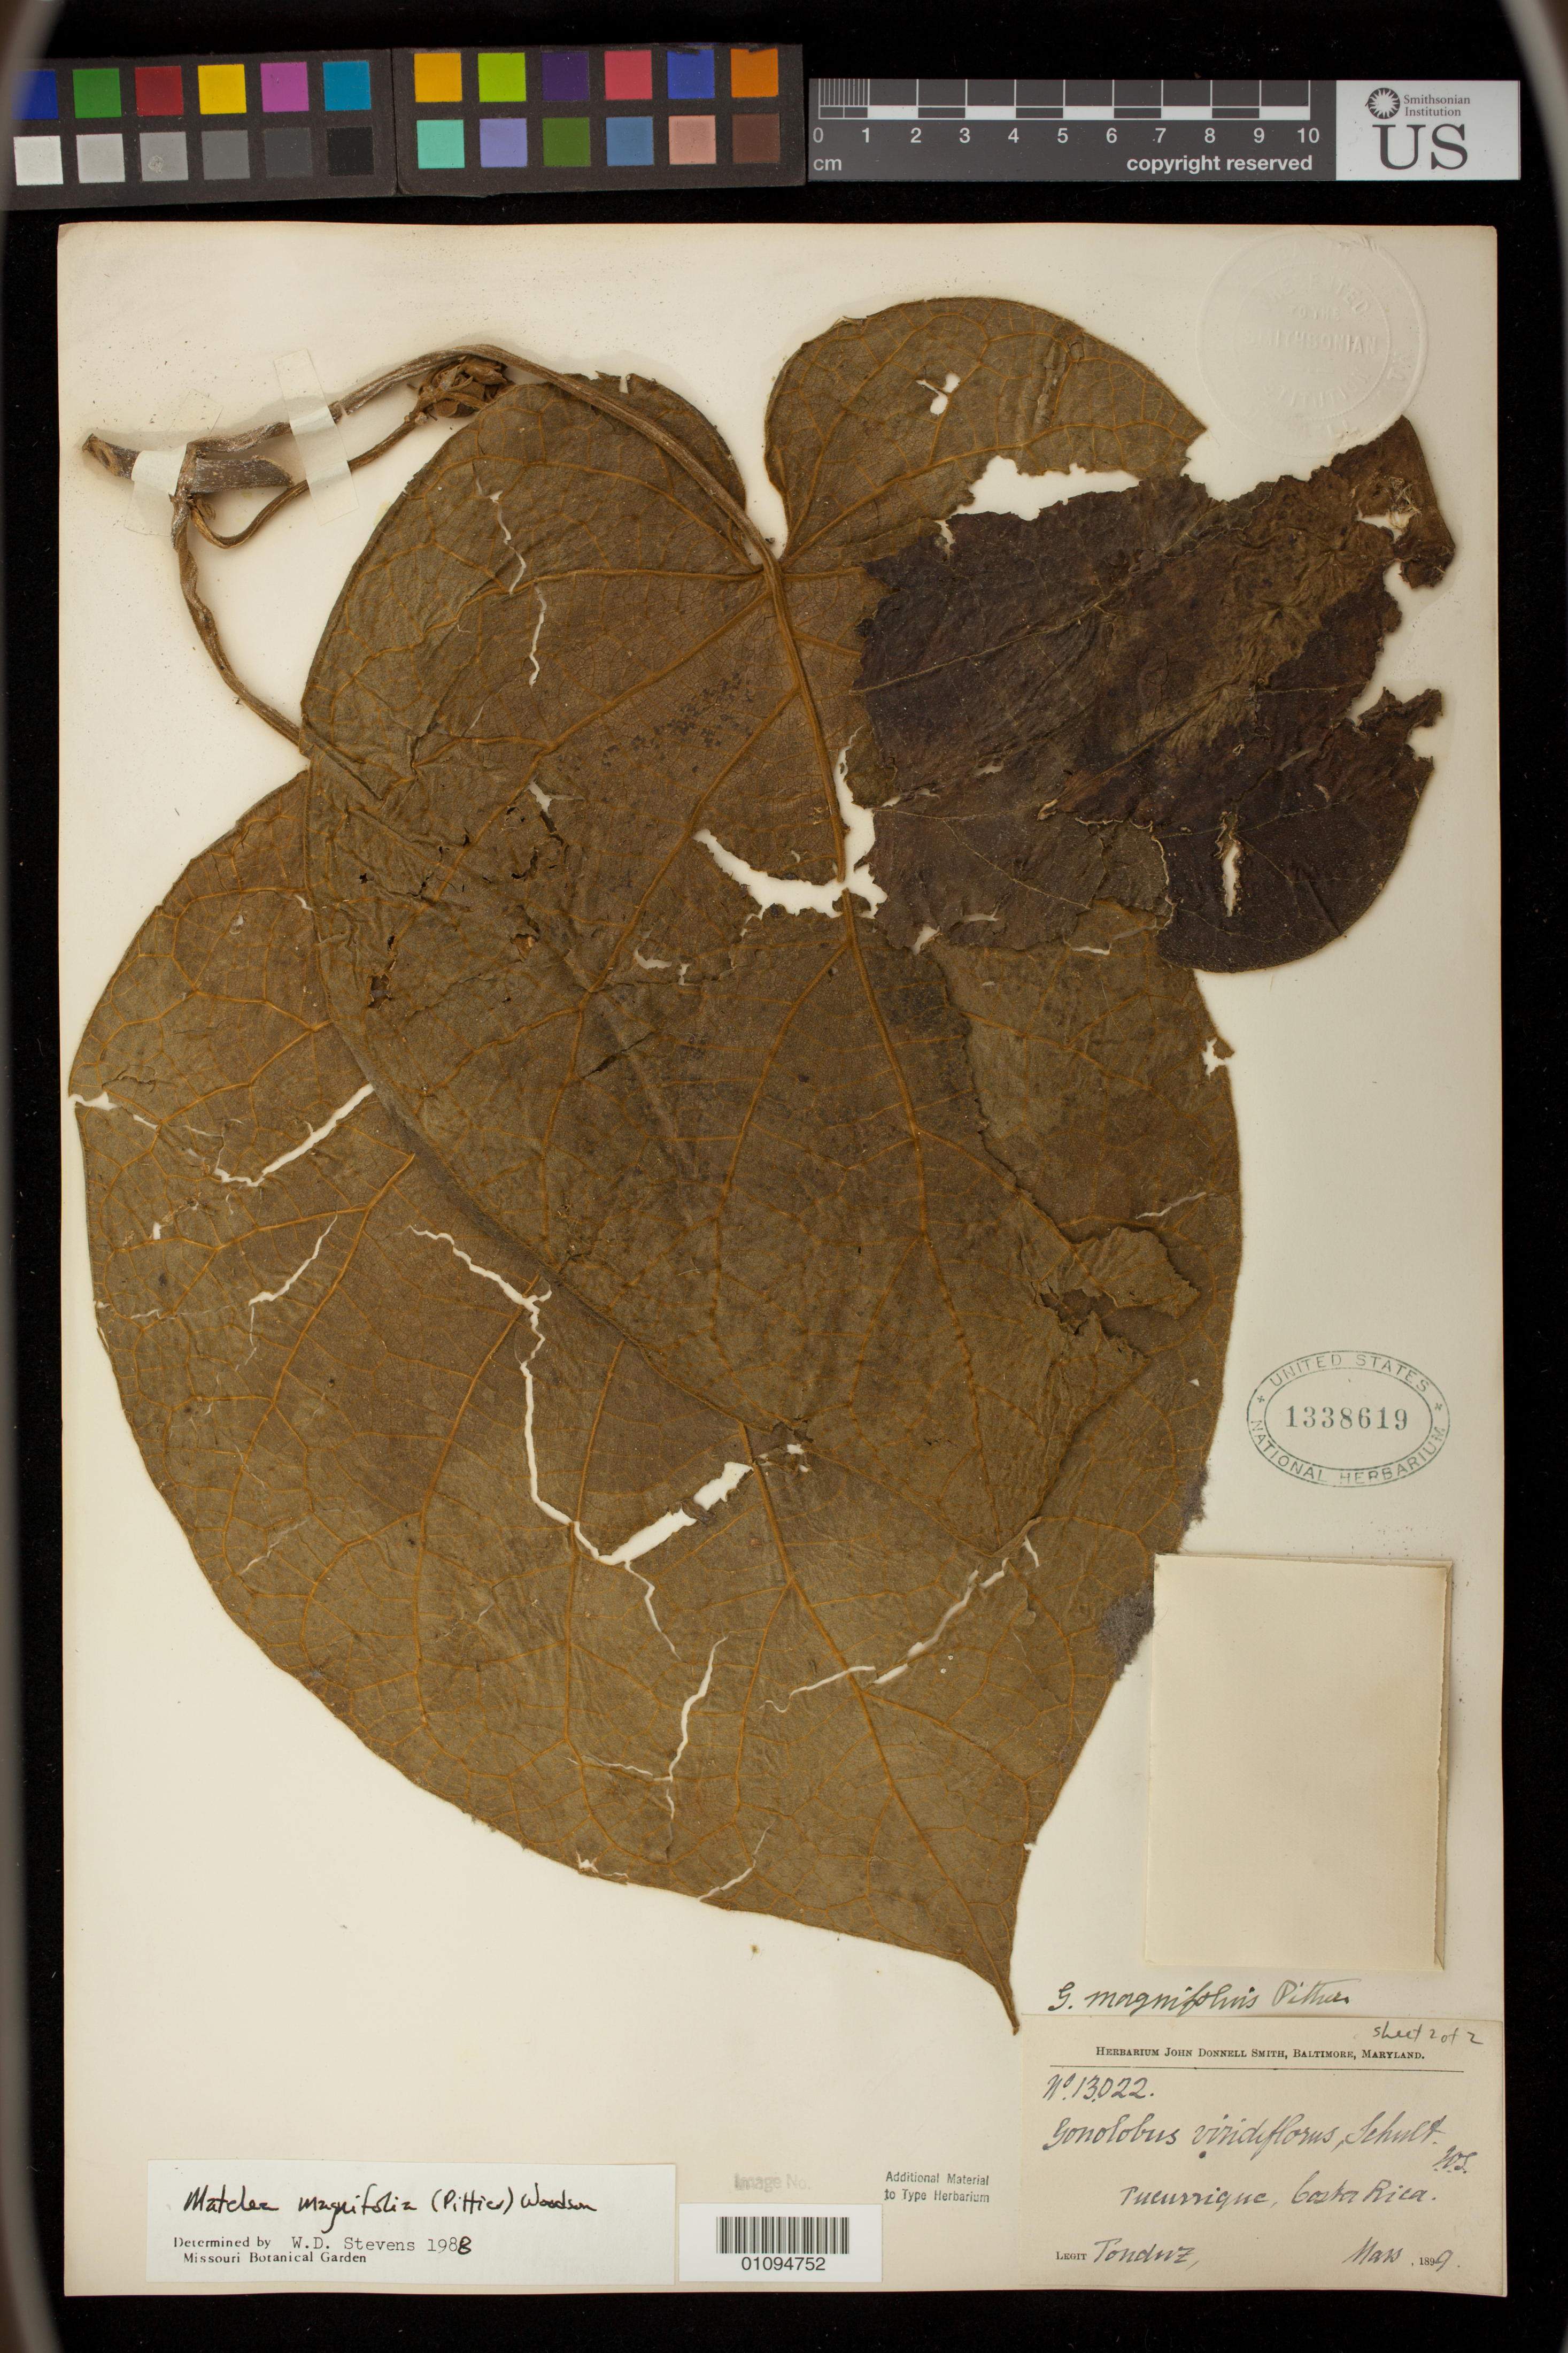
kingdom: Plantae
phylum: Tracheophyta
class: Magnoliopsida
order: Gentianales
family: Apocynaceae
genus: Gonolobus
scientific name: Gonolobus magnifolius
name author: Pittier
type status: Isotype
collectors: A. Tonduz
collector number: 13022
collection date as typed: Mar 1899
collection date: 1899-03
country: Costa Rica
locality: Las Vueltas de Tucurrique, Reventazon Valley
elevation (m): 635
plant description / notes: This is Sheet 2; label is missing locality and elevation- attached Collections Event data from BC 01094751 (Sheet 1).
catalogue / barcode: US 1338619